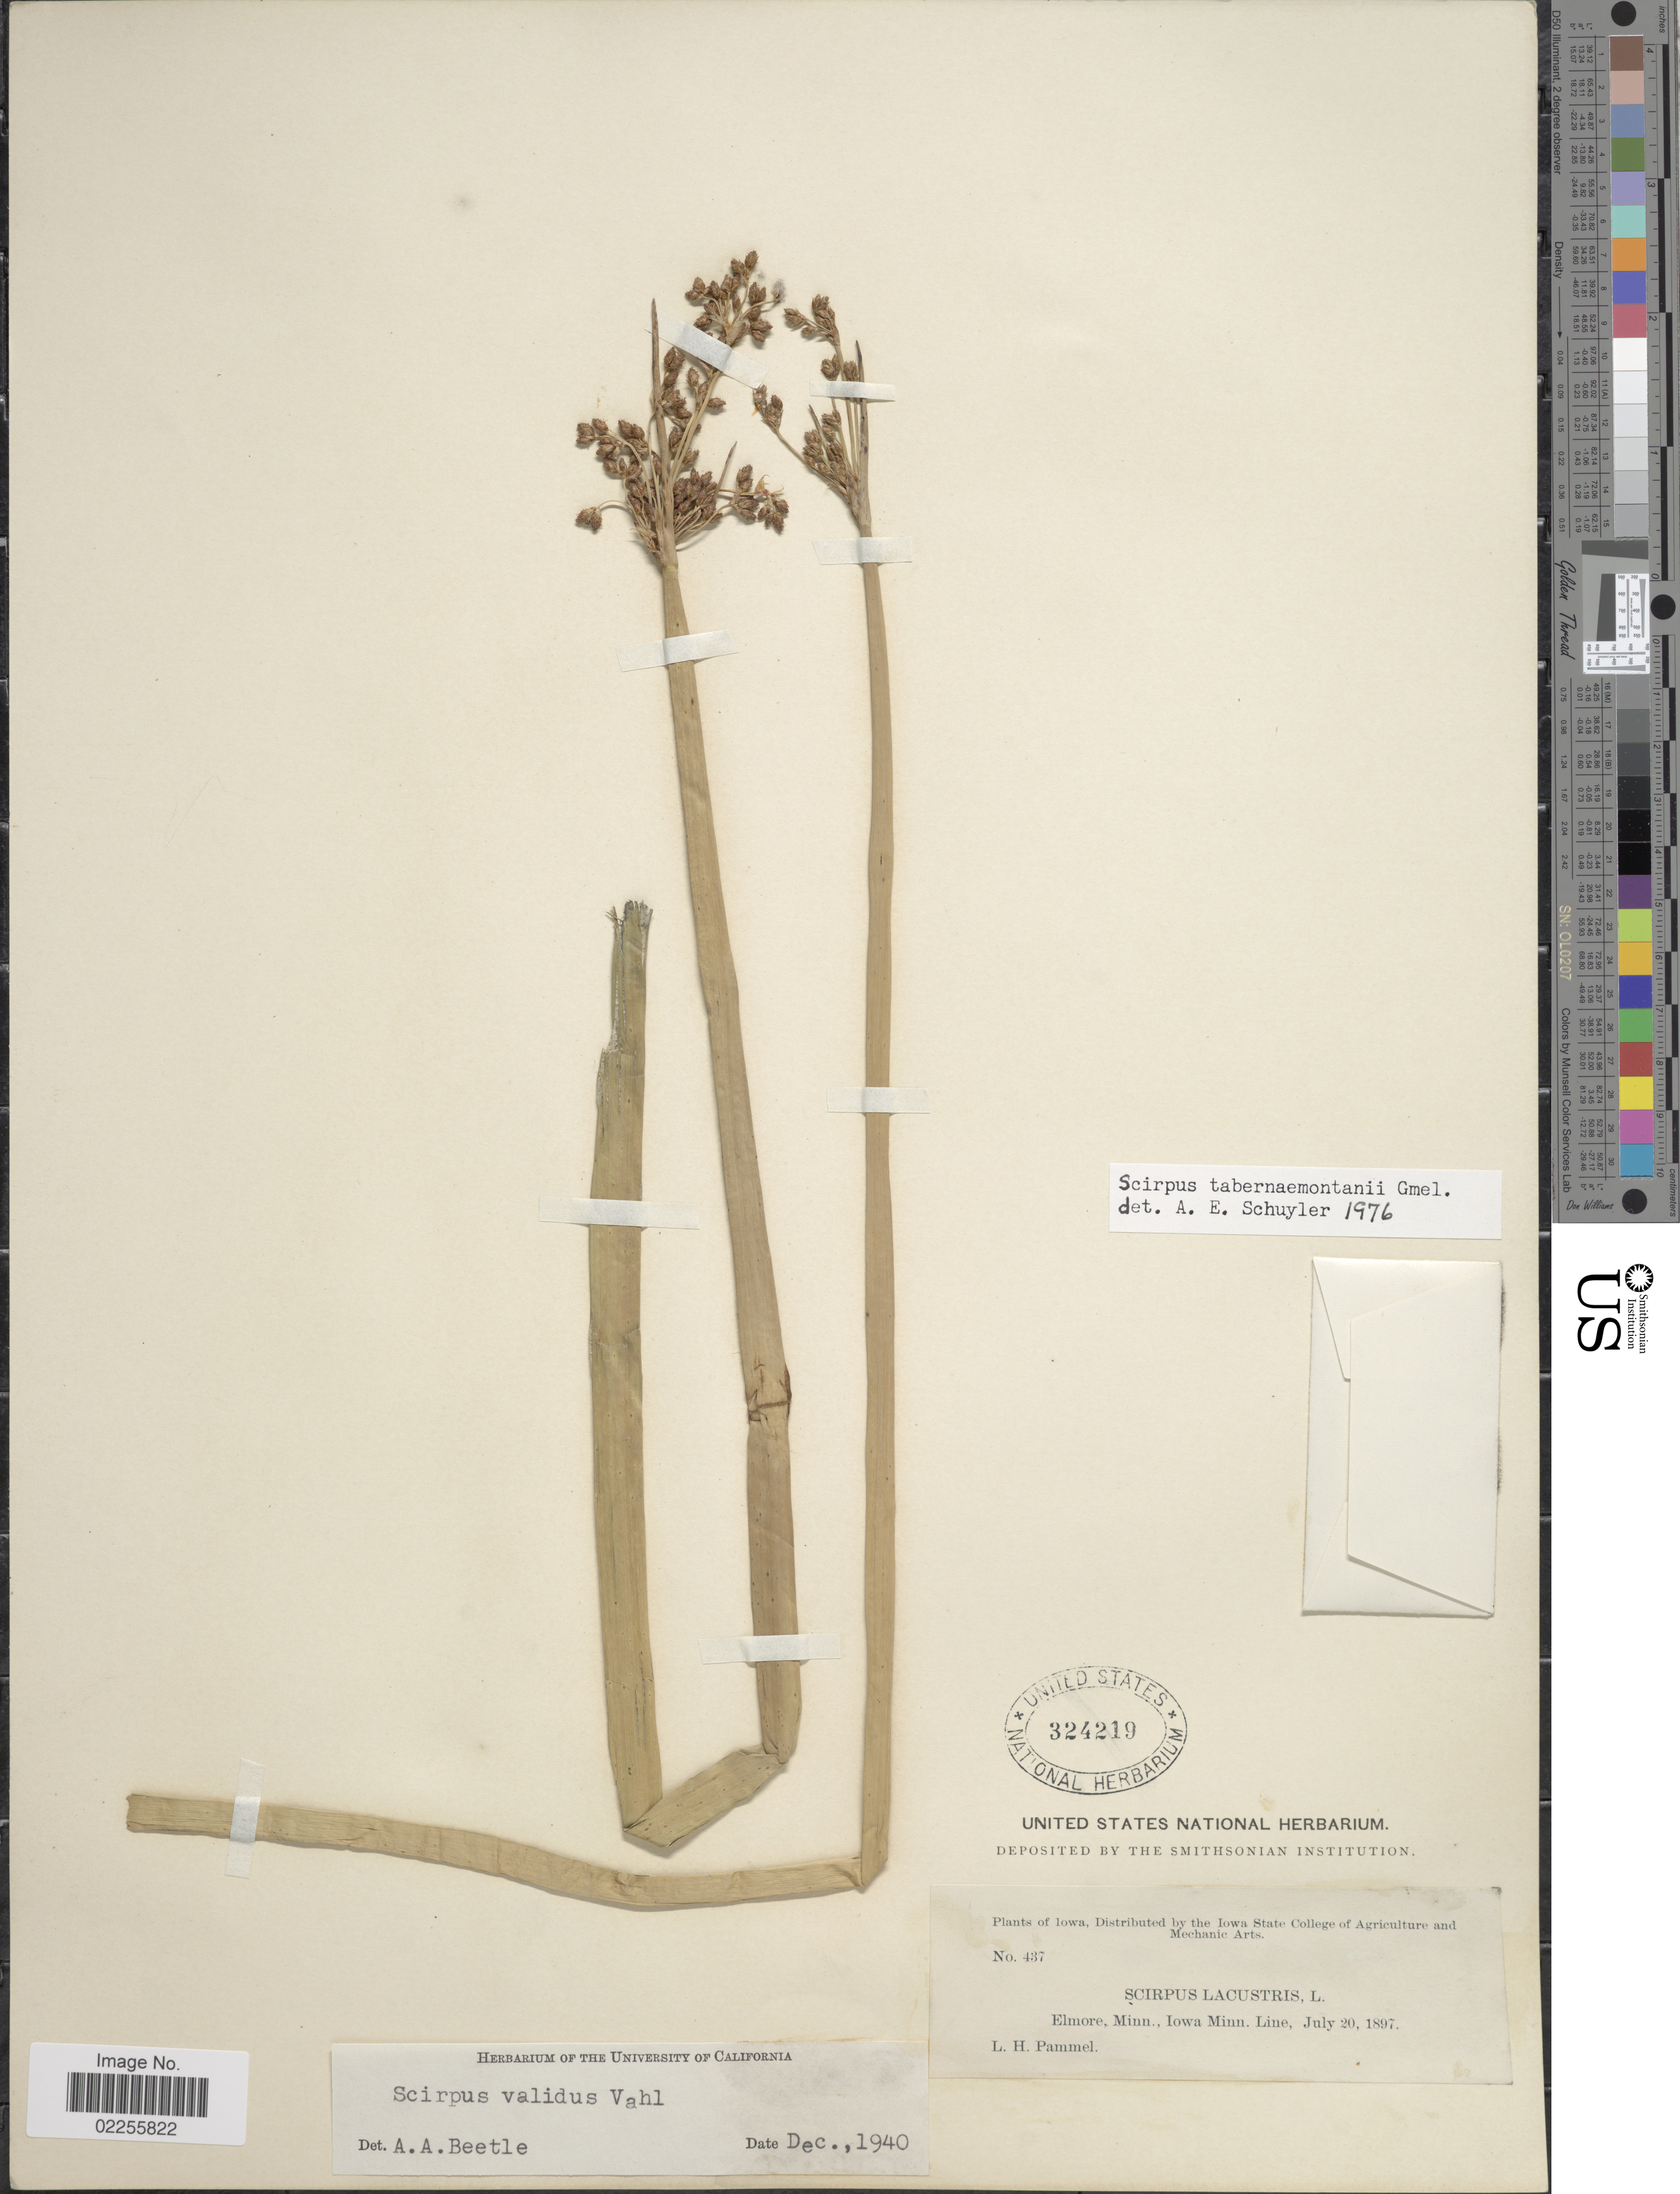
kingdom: Plantae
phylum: Tracheophyta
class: Liliopsida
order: Poales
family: Cyperaceae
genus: Schoenoplectus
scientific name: Schoenoplectus tabernaemontani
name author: (C.C. Gmel.) Palla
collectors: L. Pammel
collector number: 437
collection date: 1897-07-20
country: United States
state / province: Iowa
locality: Elmore, Minn., Iowa Minn. Line.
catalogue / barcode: US 324219